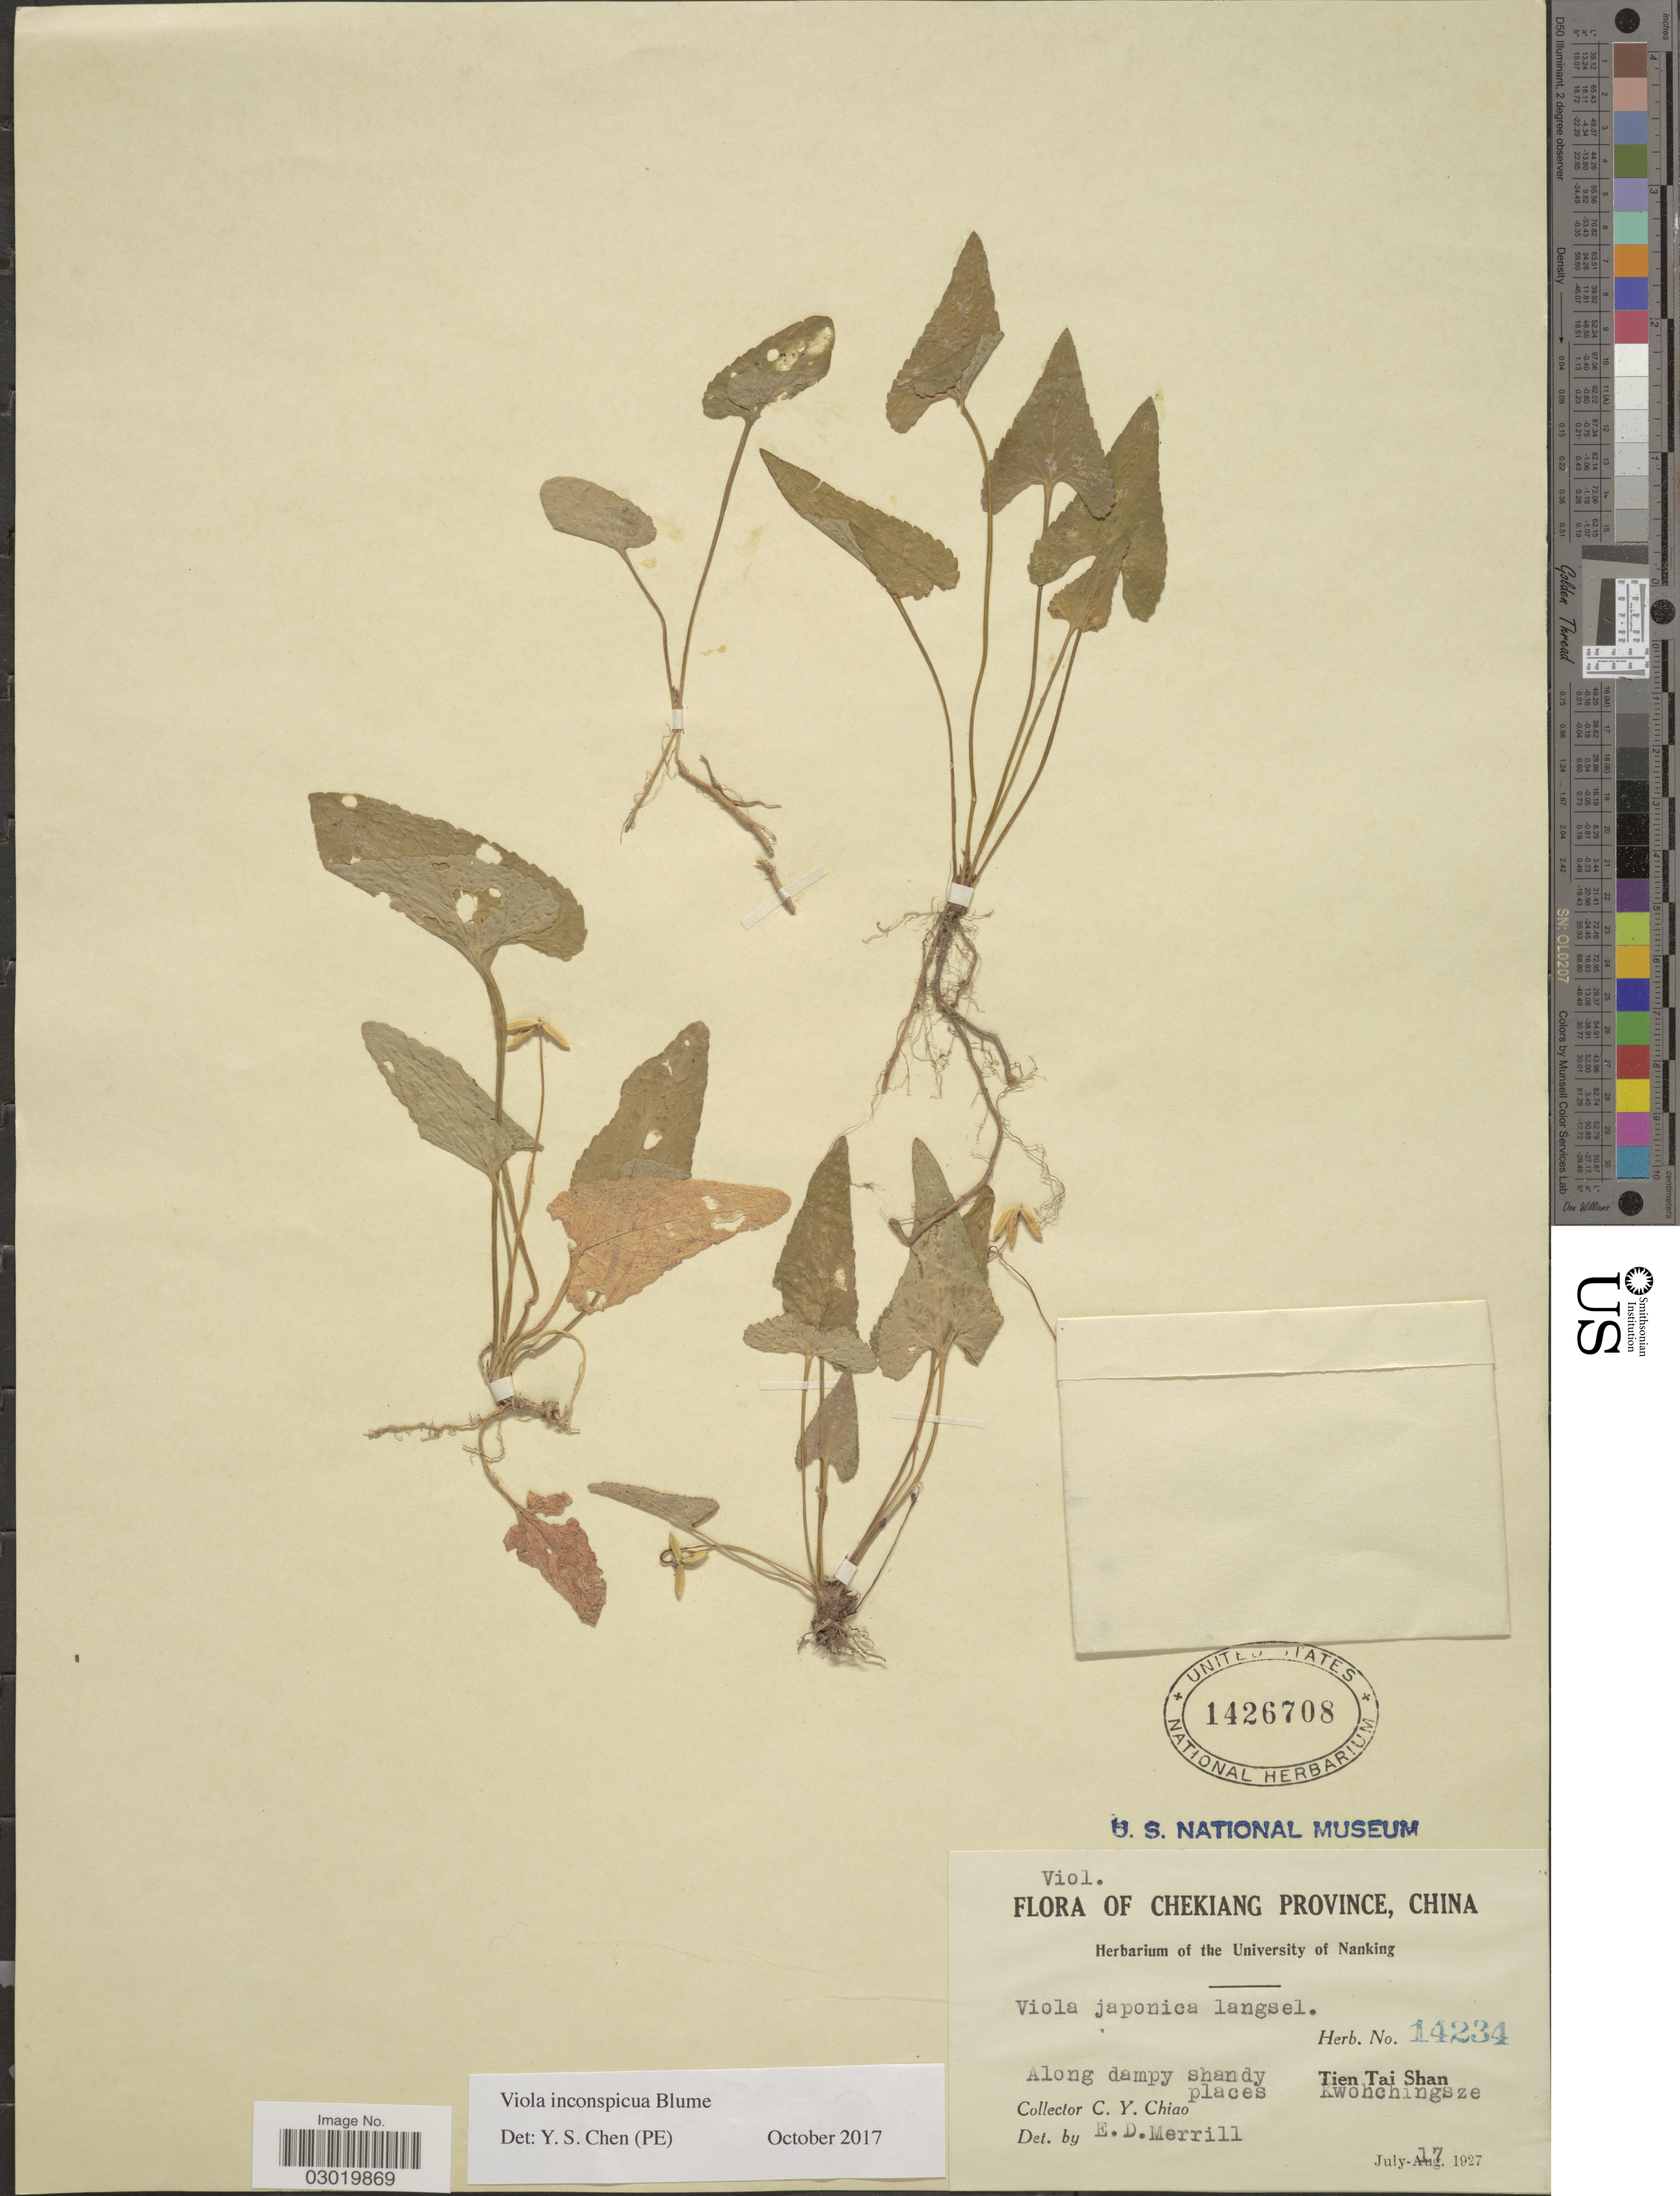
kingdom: Plantae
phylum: Tracheophyta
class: Magnoliopsida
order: Malpighiales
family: Violaceae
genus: Viola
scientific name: Viola inconspicua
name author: Blume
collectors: C. Y. Chiao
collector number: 14234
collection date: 1927-07-17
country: China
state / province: Zhejiang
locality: Chekiang Province. Tien Tai Shan. Kwohchingsze.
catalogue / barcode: US 1426708